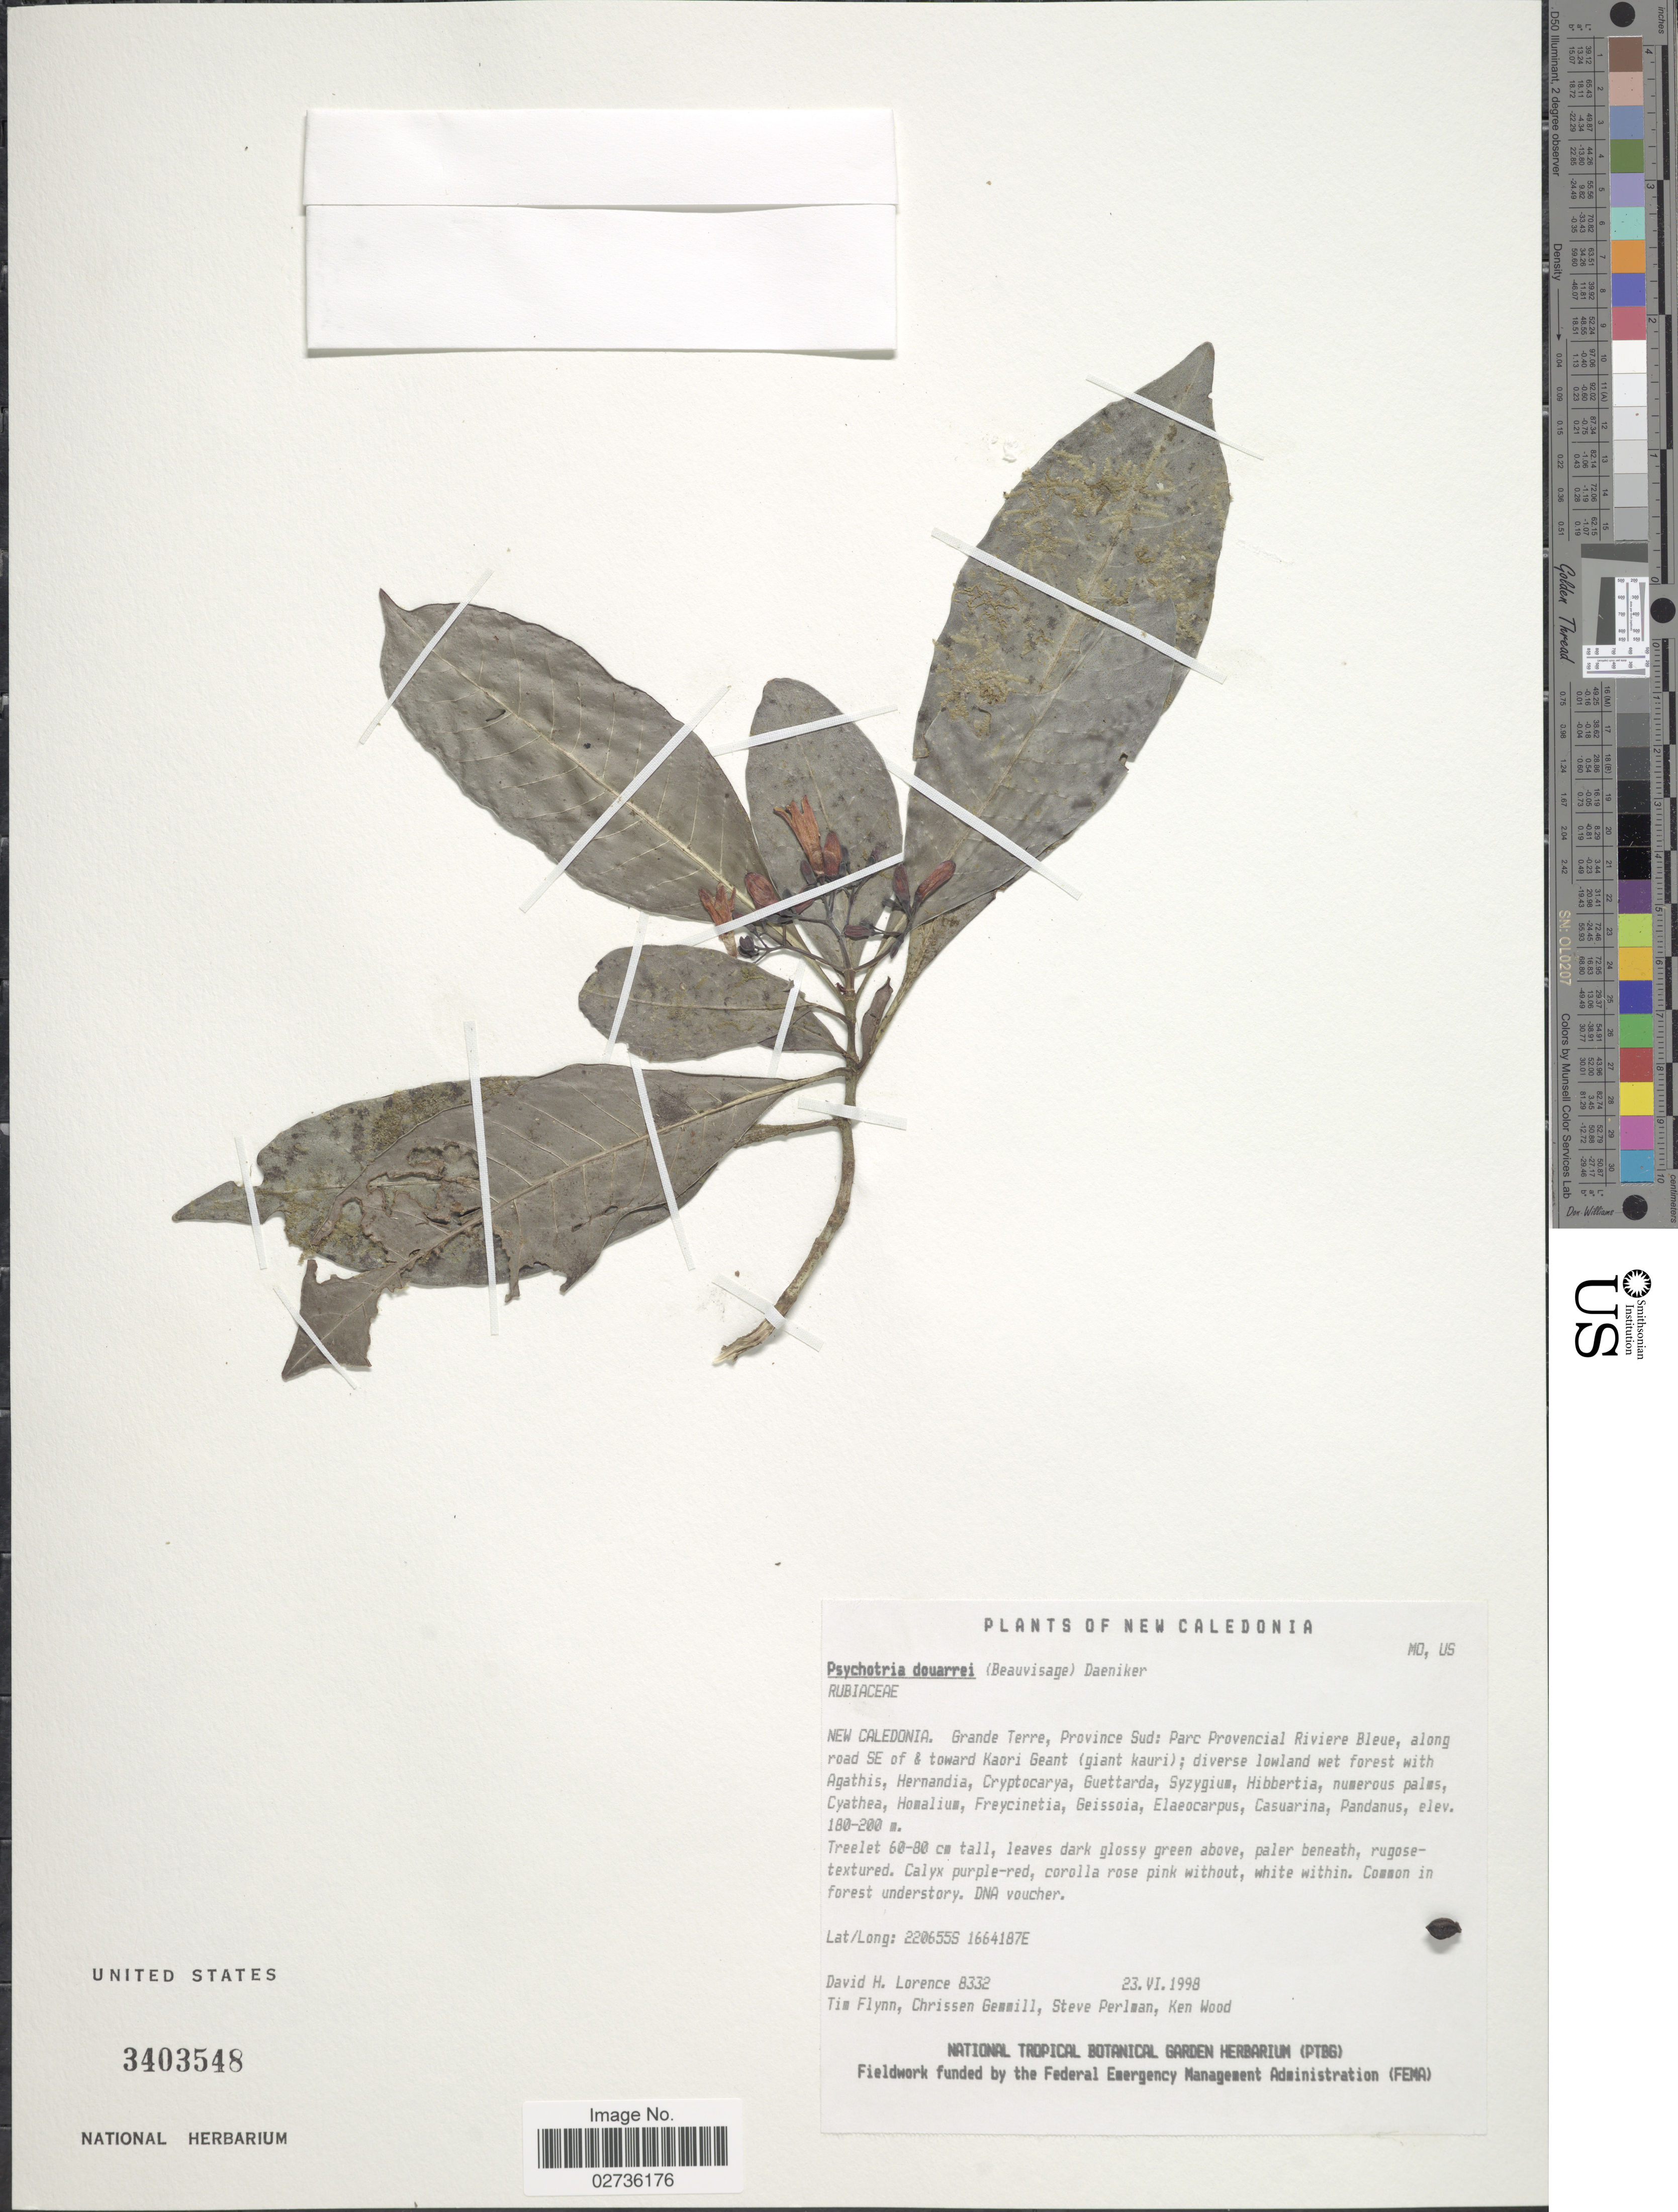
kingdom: Plantae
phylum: Tracheophyta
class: Magnoliopsida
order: Gentianales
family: Rubiaceae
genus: Psychotria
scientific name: Psychotria douarrei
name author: (Beauvis.) Däniker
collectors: D. Lorence, T. Flynn, C. Gemmill, S. Perlman & K. R. Wood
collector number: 8332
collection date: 1998-06-23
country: New Caledonia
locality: New Caledonia. Grande Terre, Province Sud: Parc Provincial Riviere Bleue, along road SE of & toward Kaori Geant (giant kauri).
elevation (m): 180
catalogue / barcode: US 3403548